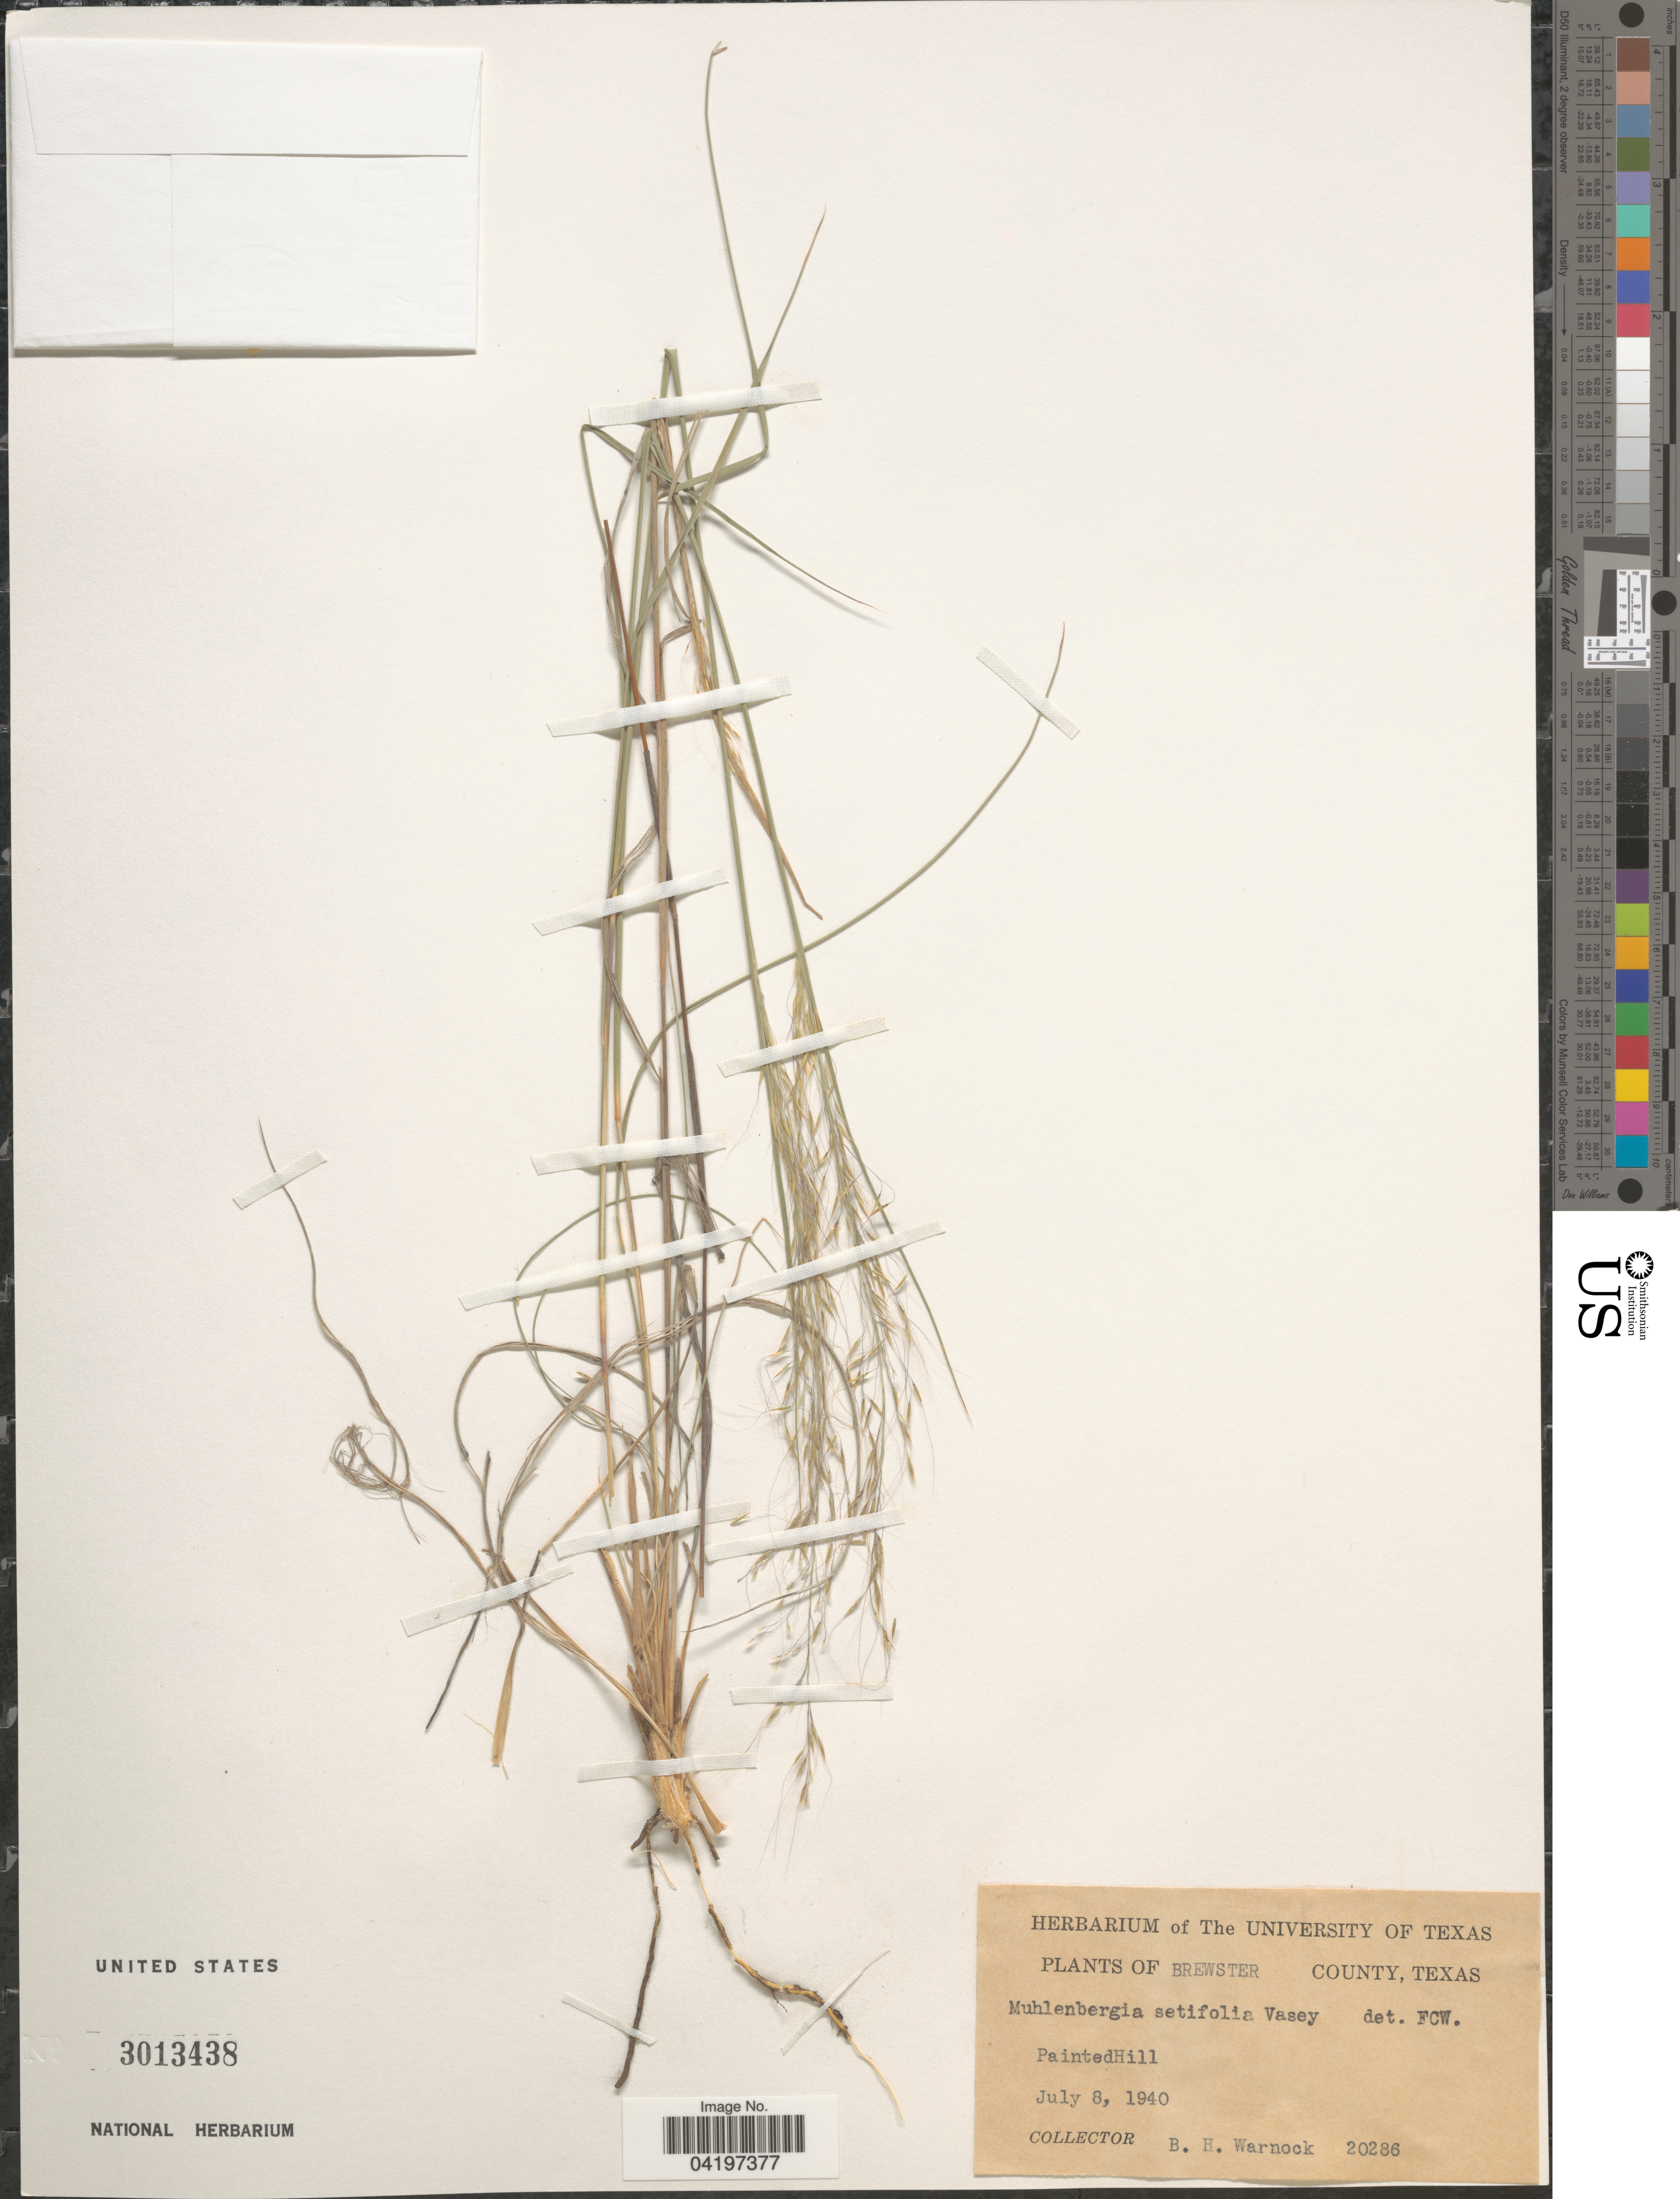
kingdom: Plantae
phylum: Tracheophyta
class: Liliopsida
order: Poales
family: Poaceae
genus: Muhlenbergia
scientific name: Muhlenbergia setifolia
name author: Vasey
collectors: B. H. Warnock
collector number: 20286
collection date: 1940-07-08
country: United States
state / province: Texas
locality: Brewster County. PaintedHill.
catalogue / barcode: US 3013438